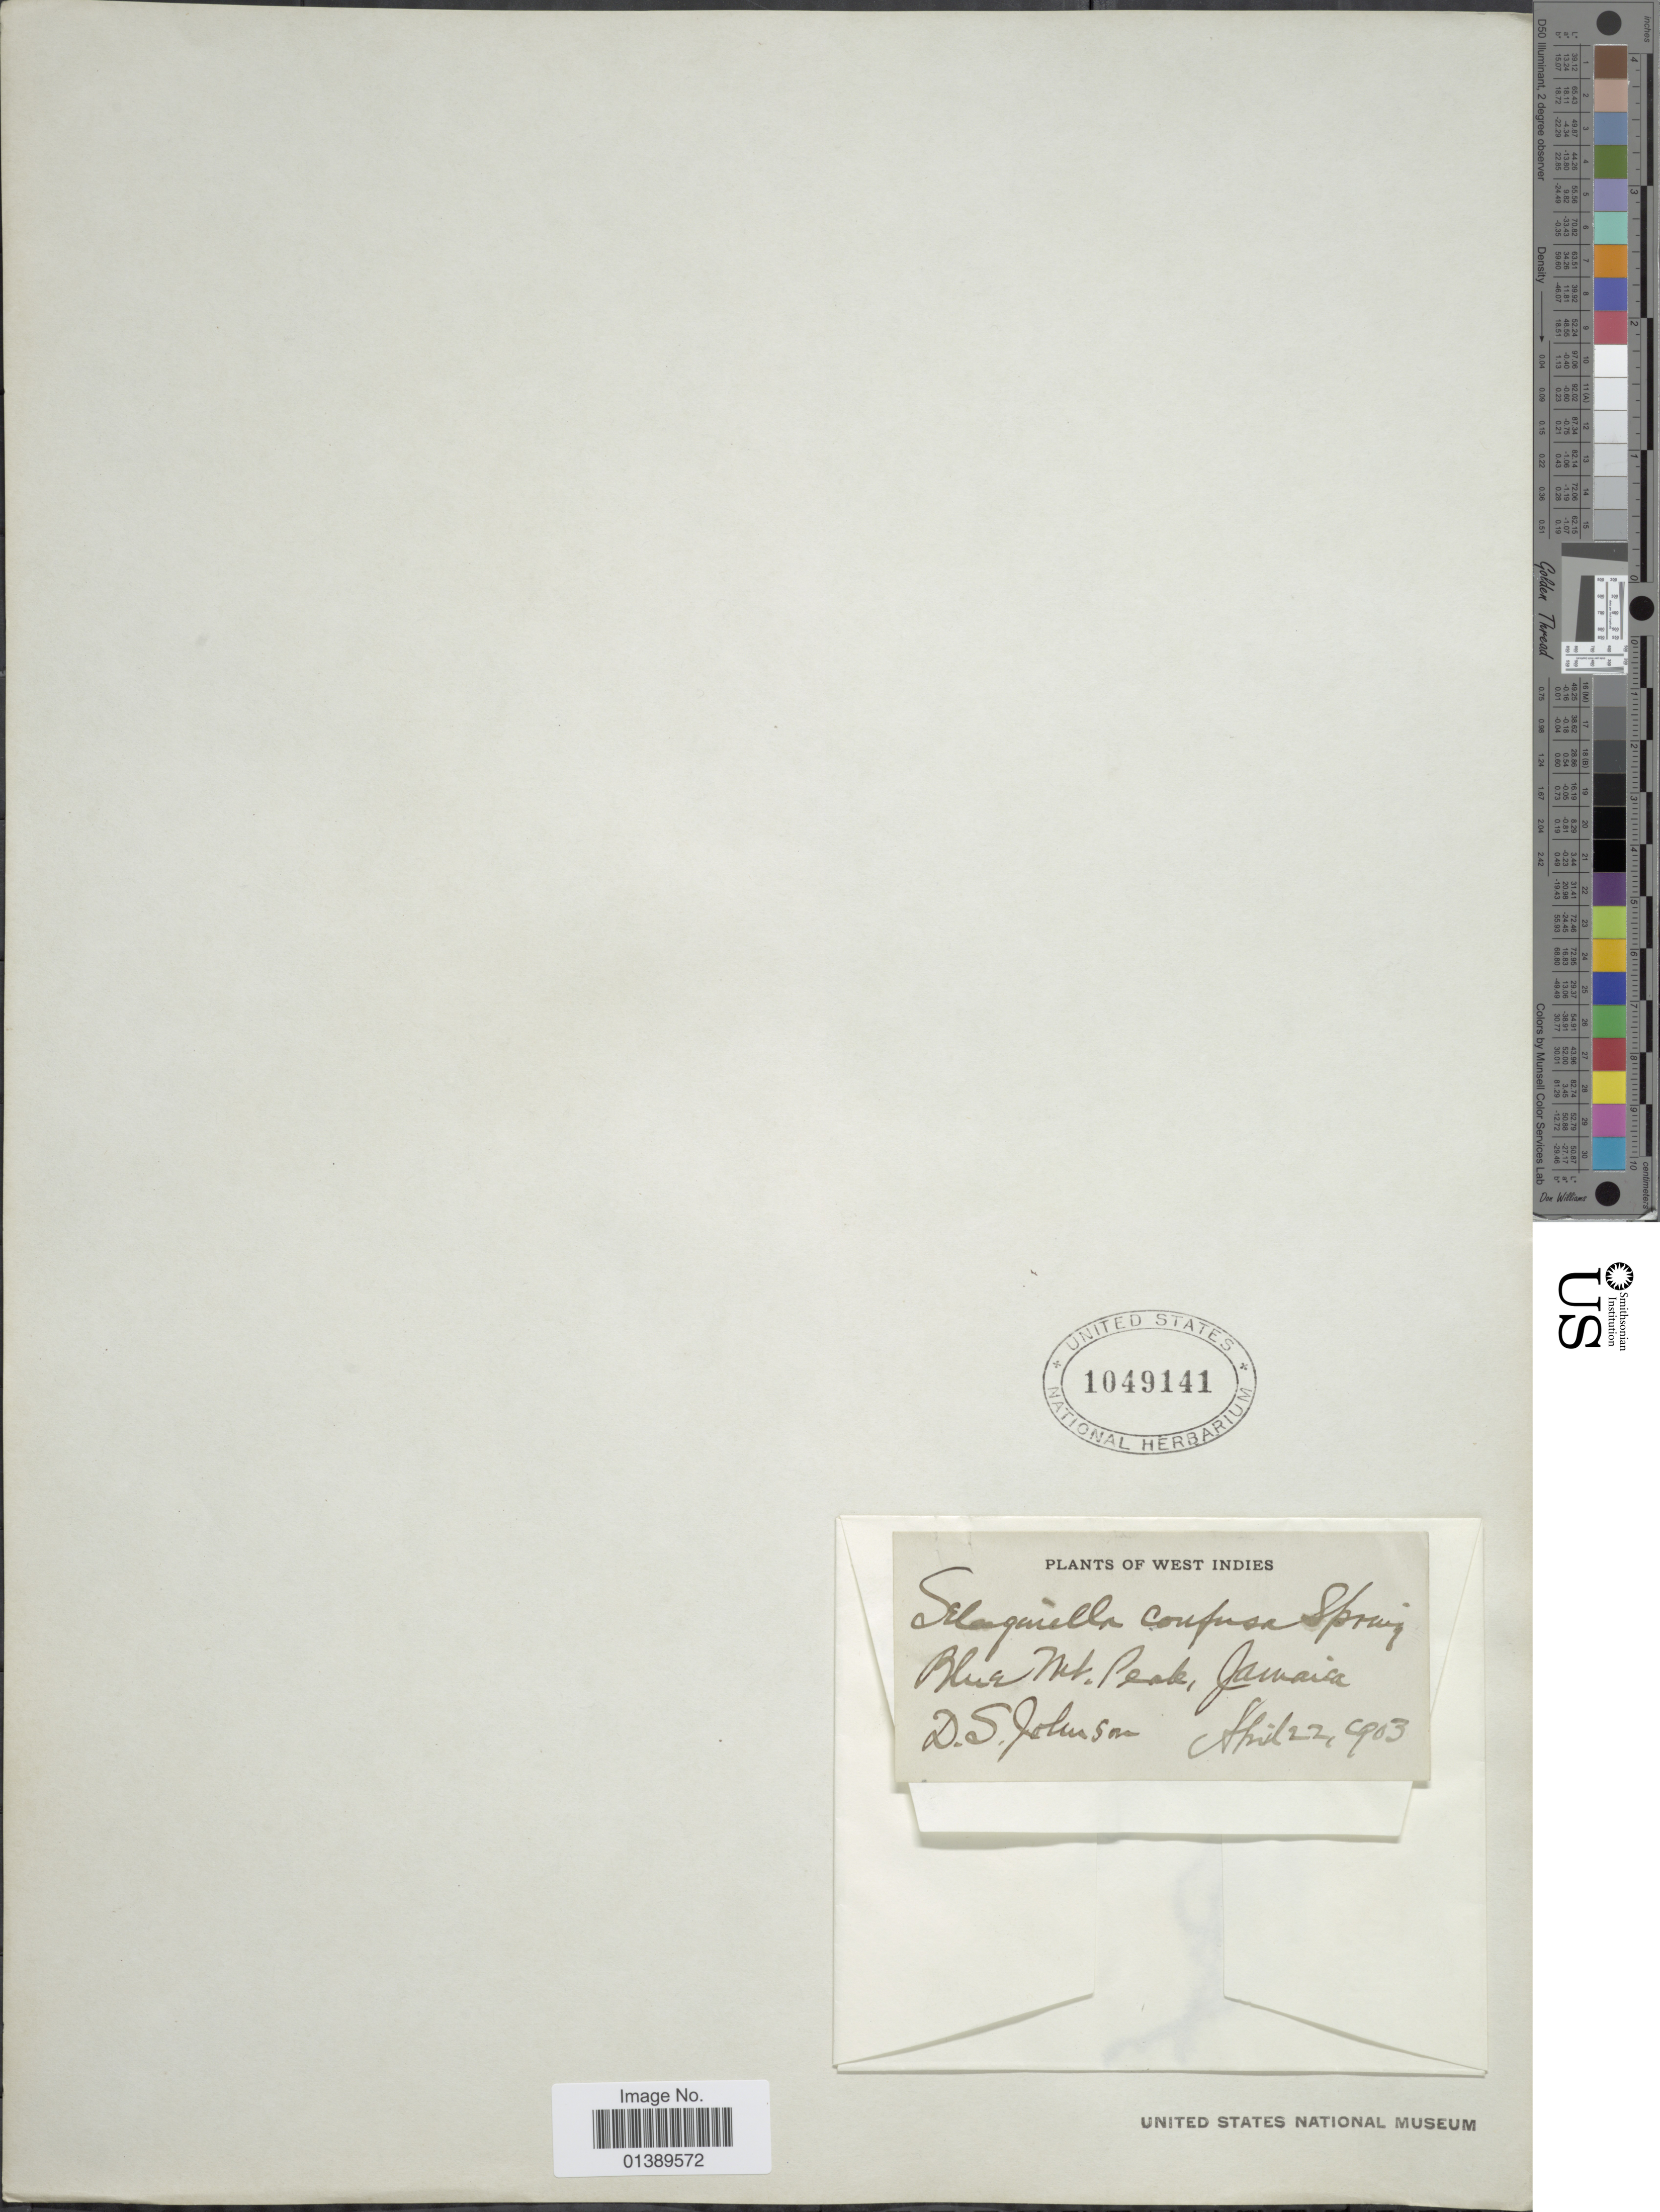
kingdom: Plantae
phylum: Tracheophyta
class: Lycopodiopsida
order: Selaginellales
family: Selaginellaceae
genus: Selaginella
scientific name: Selaginella confusa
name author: Spring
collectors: D. S. Johnson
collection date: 1903-04-22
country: Jamaica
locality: Blue Mt Peak.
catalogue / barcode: US 1049141